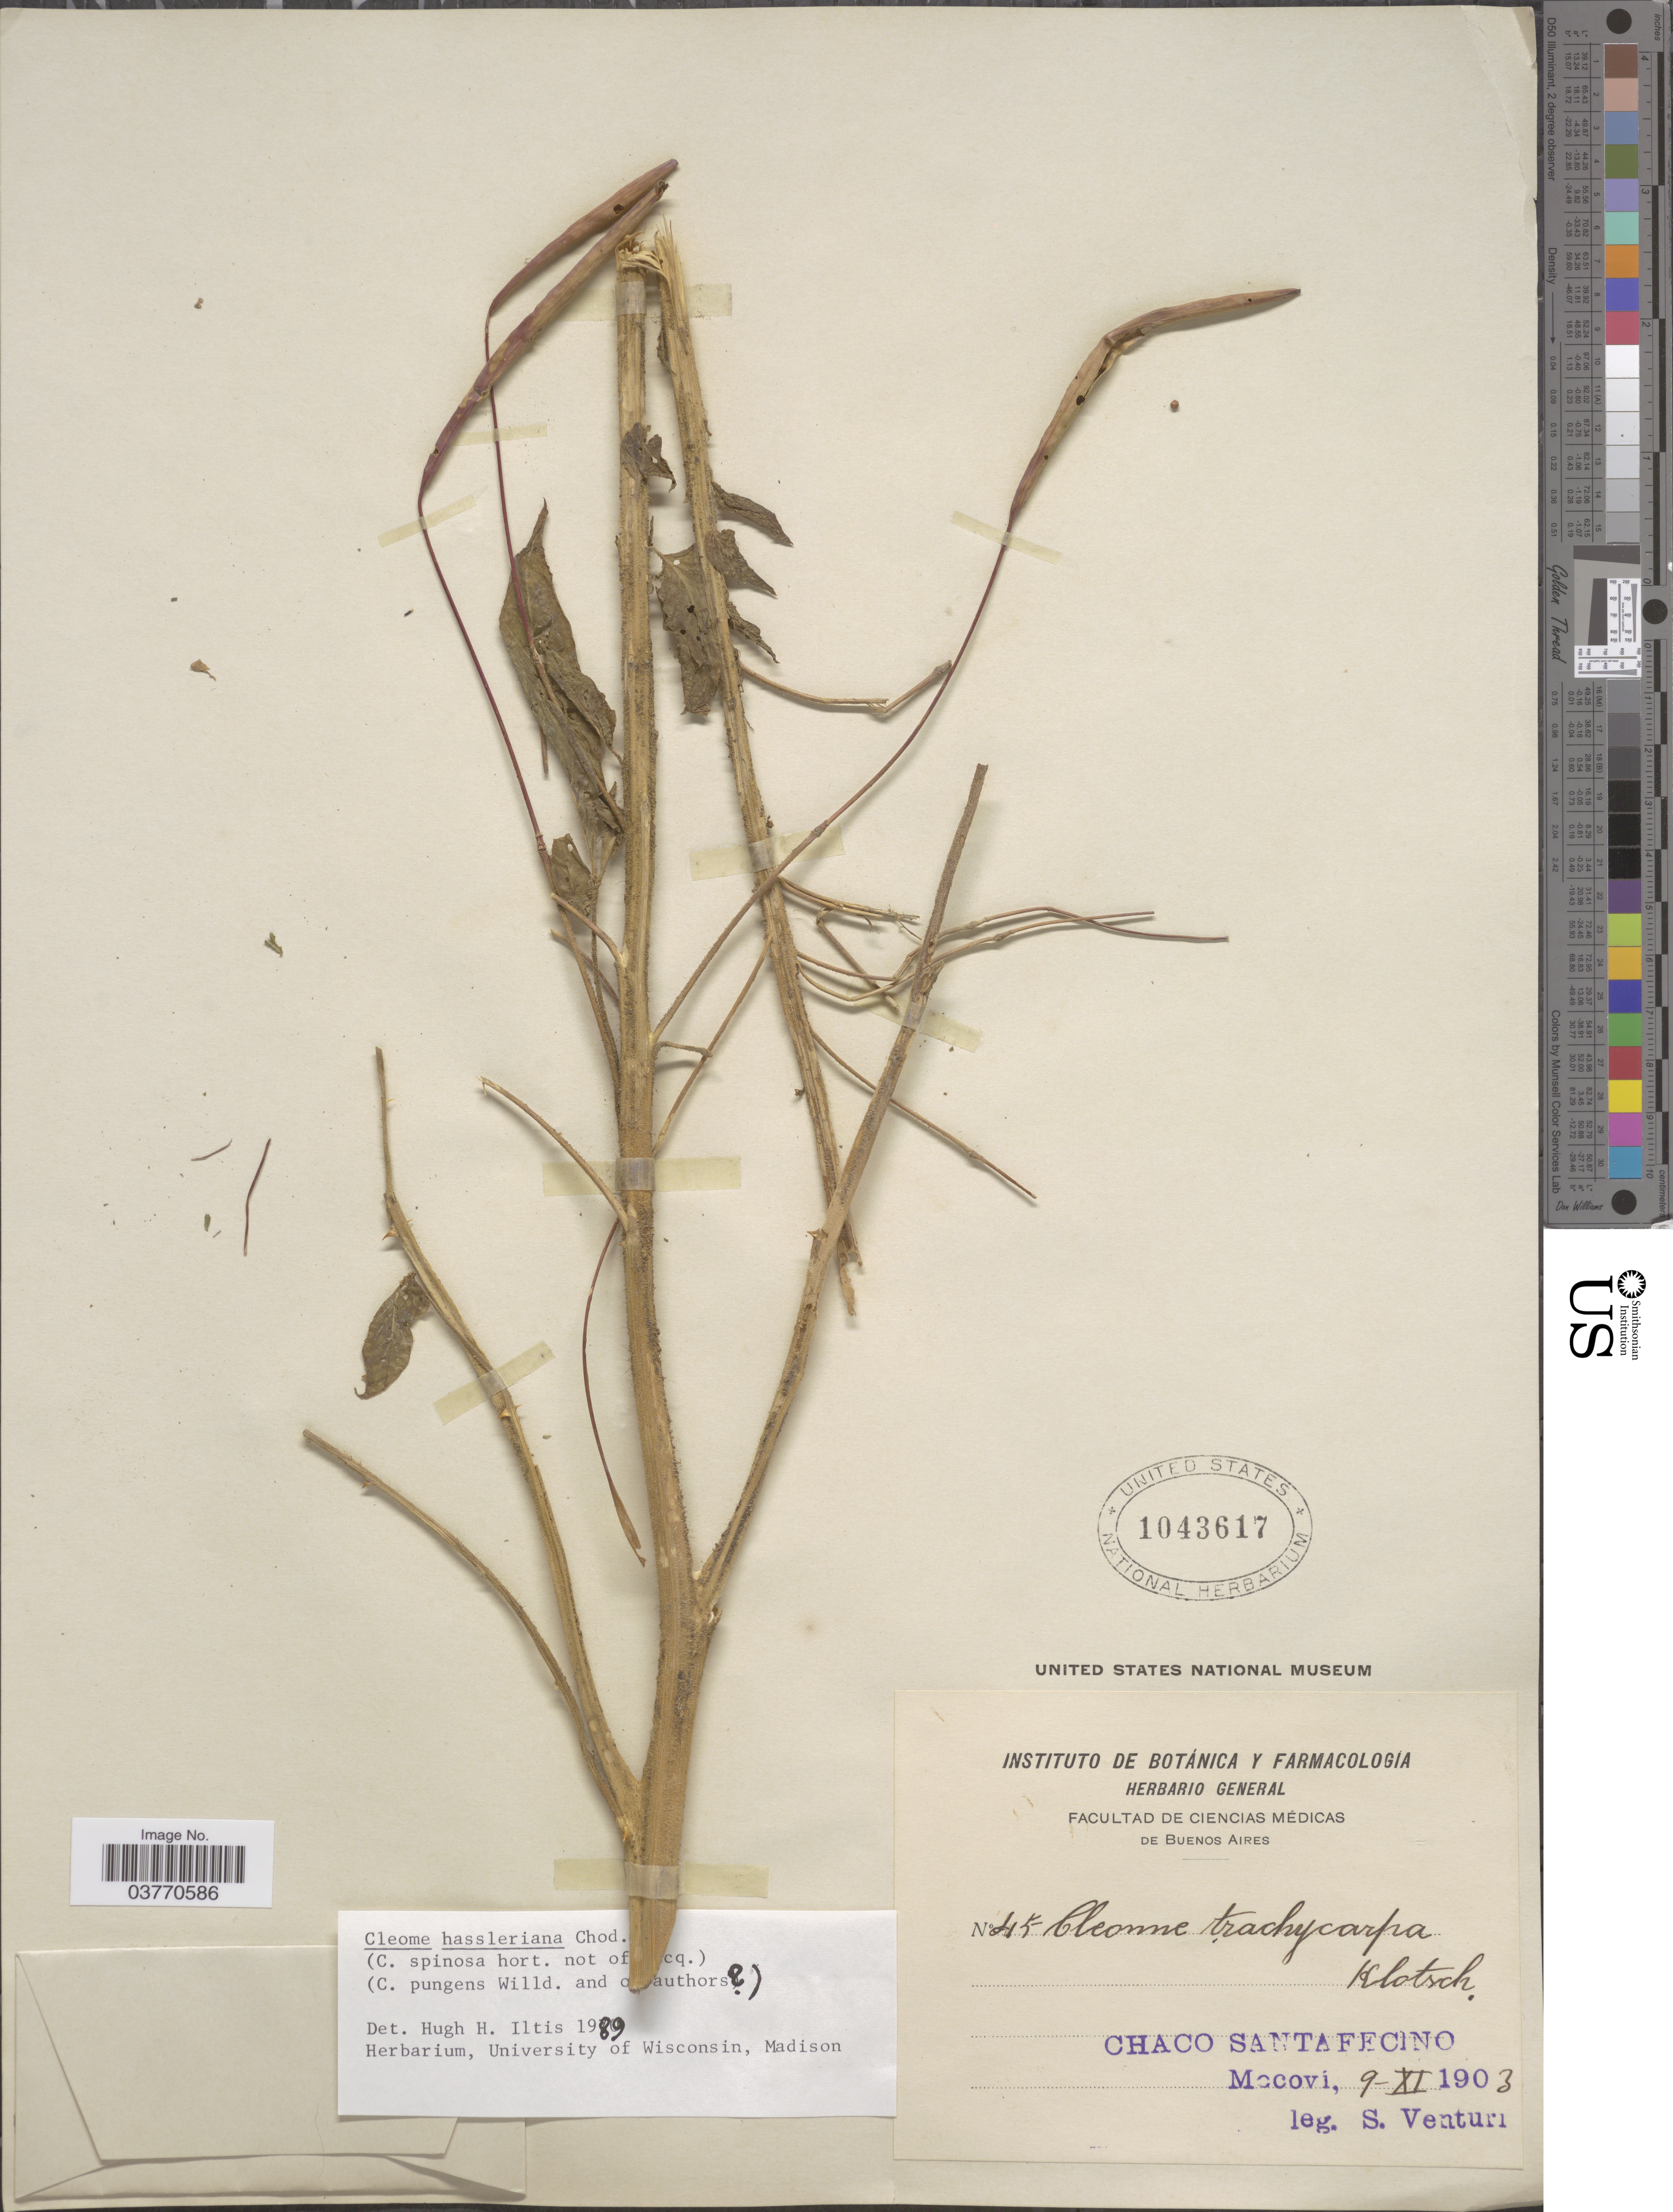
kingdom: Plantae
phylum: Tracheophyta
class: Magnoliopsida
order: Brassicales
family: Cleomaceae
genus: Tarenaya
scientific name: Tarenaya houtteana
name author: (Schltdl.) Soares Neto & Roalson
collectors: S. Venturi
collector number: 45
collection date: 1903-11-09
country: Argentina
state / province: Chaco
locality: Santa Fecino. Mocovi.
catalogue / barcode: US 1043617